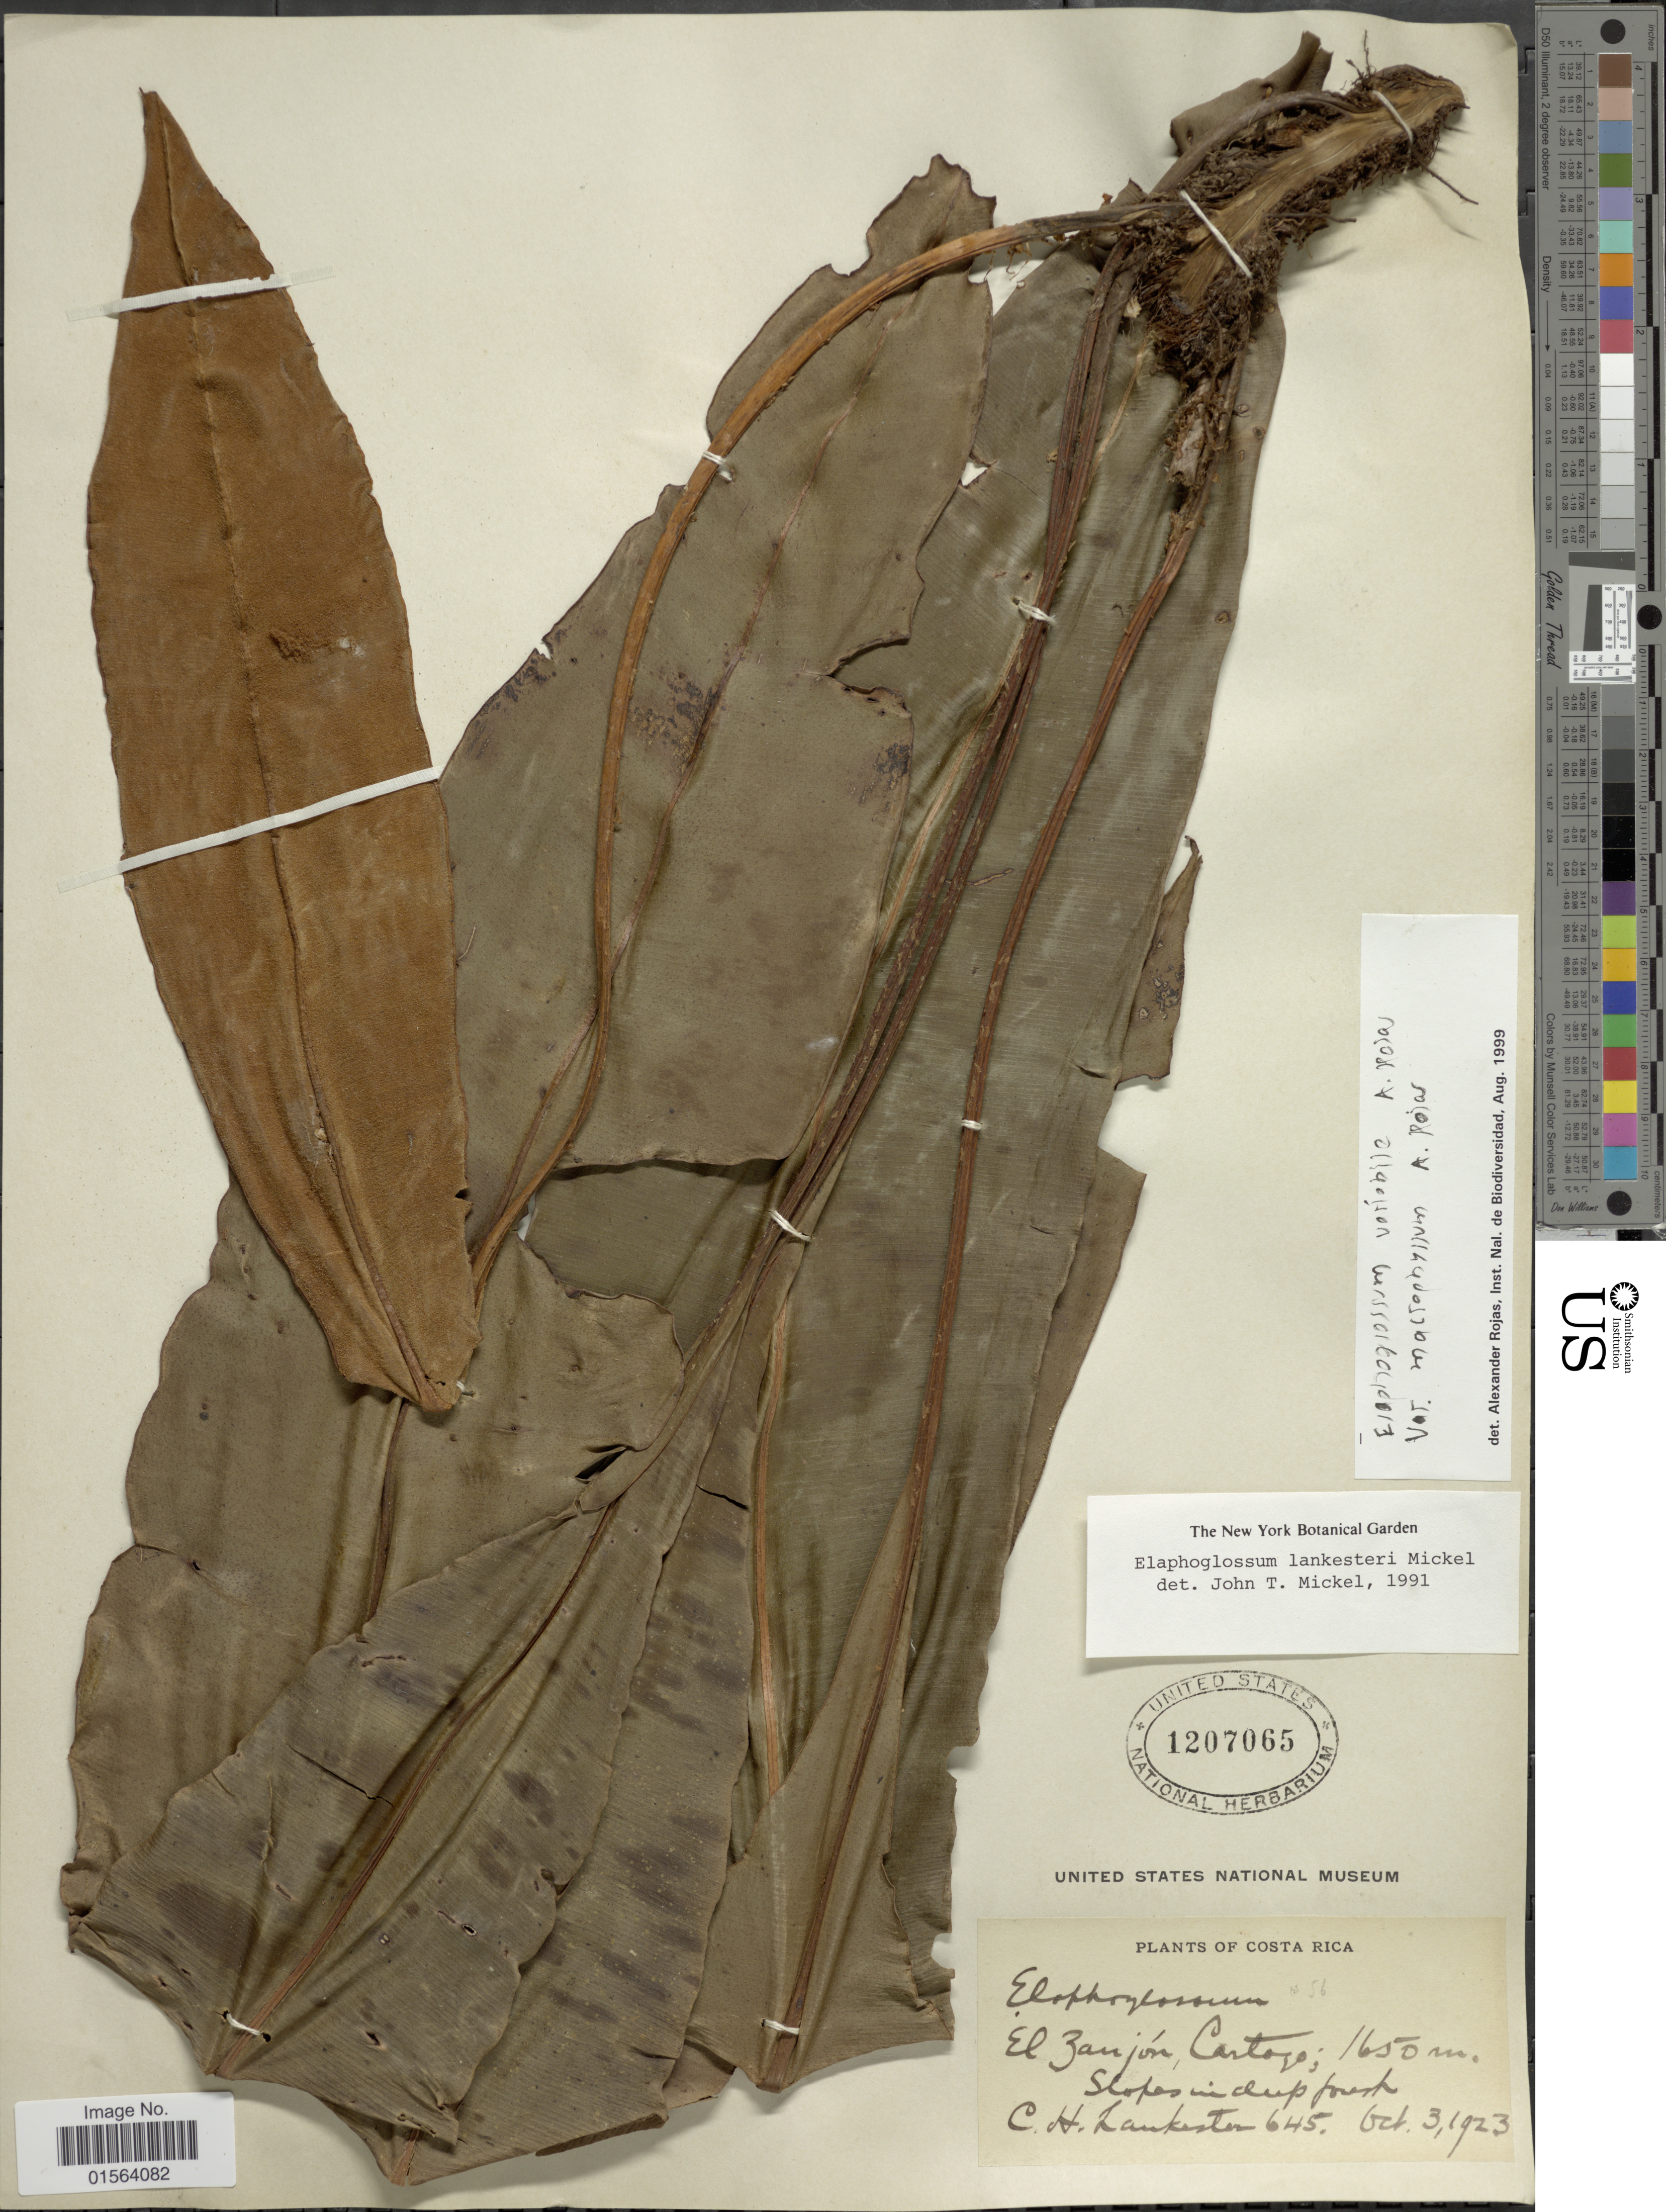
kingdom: Plantae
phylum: Tracheophyta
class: Polypodiopsida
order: Polypodiales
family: Dryopteridaceae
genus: Elaphoglossum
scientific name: Elaphoglossum lankesteri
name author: Mickel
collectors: C. H. Lankester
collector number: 645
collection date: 1923-10-03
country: Costa Rica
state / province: Cartago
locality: El Zanjon, Cartago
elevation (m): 1650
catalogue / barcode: US 1207065